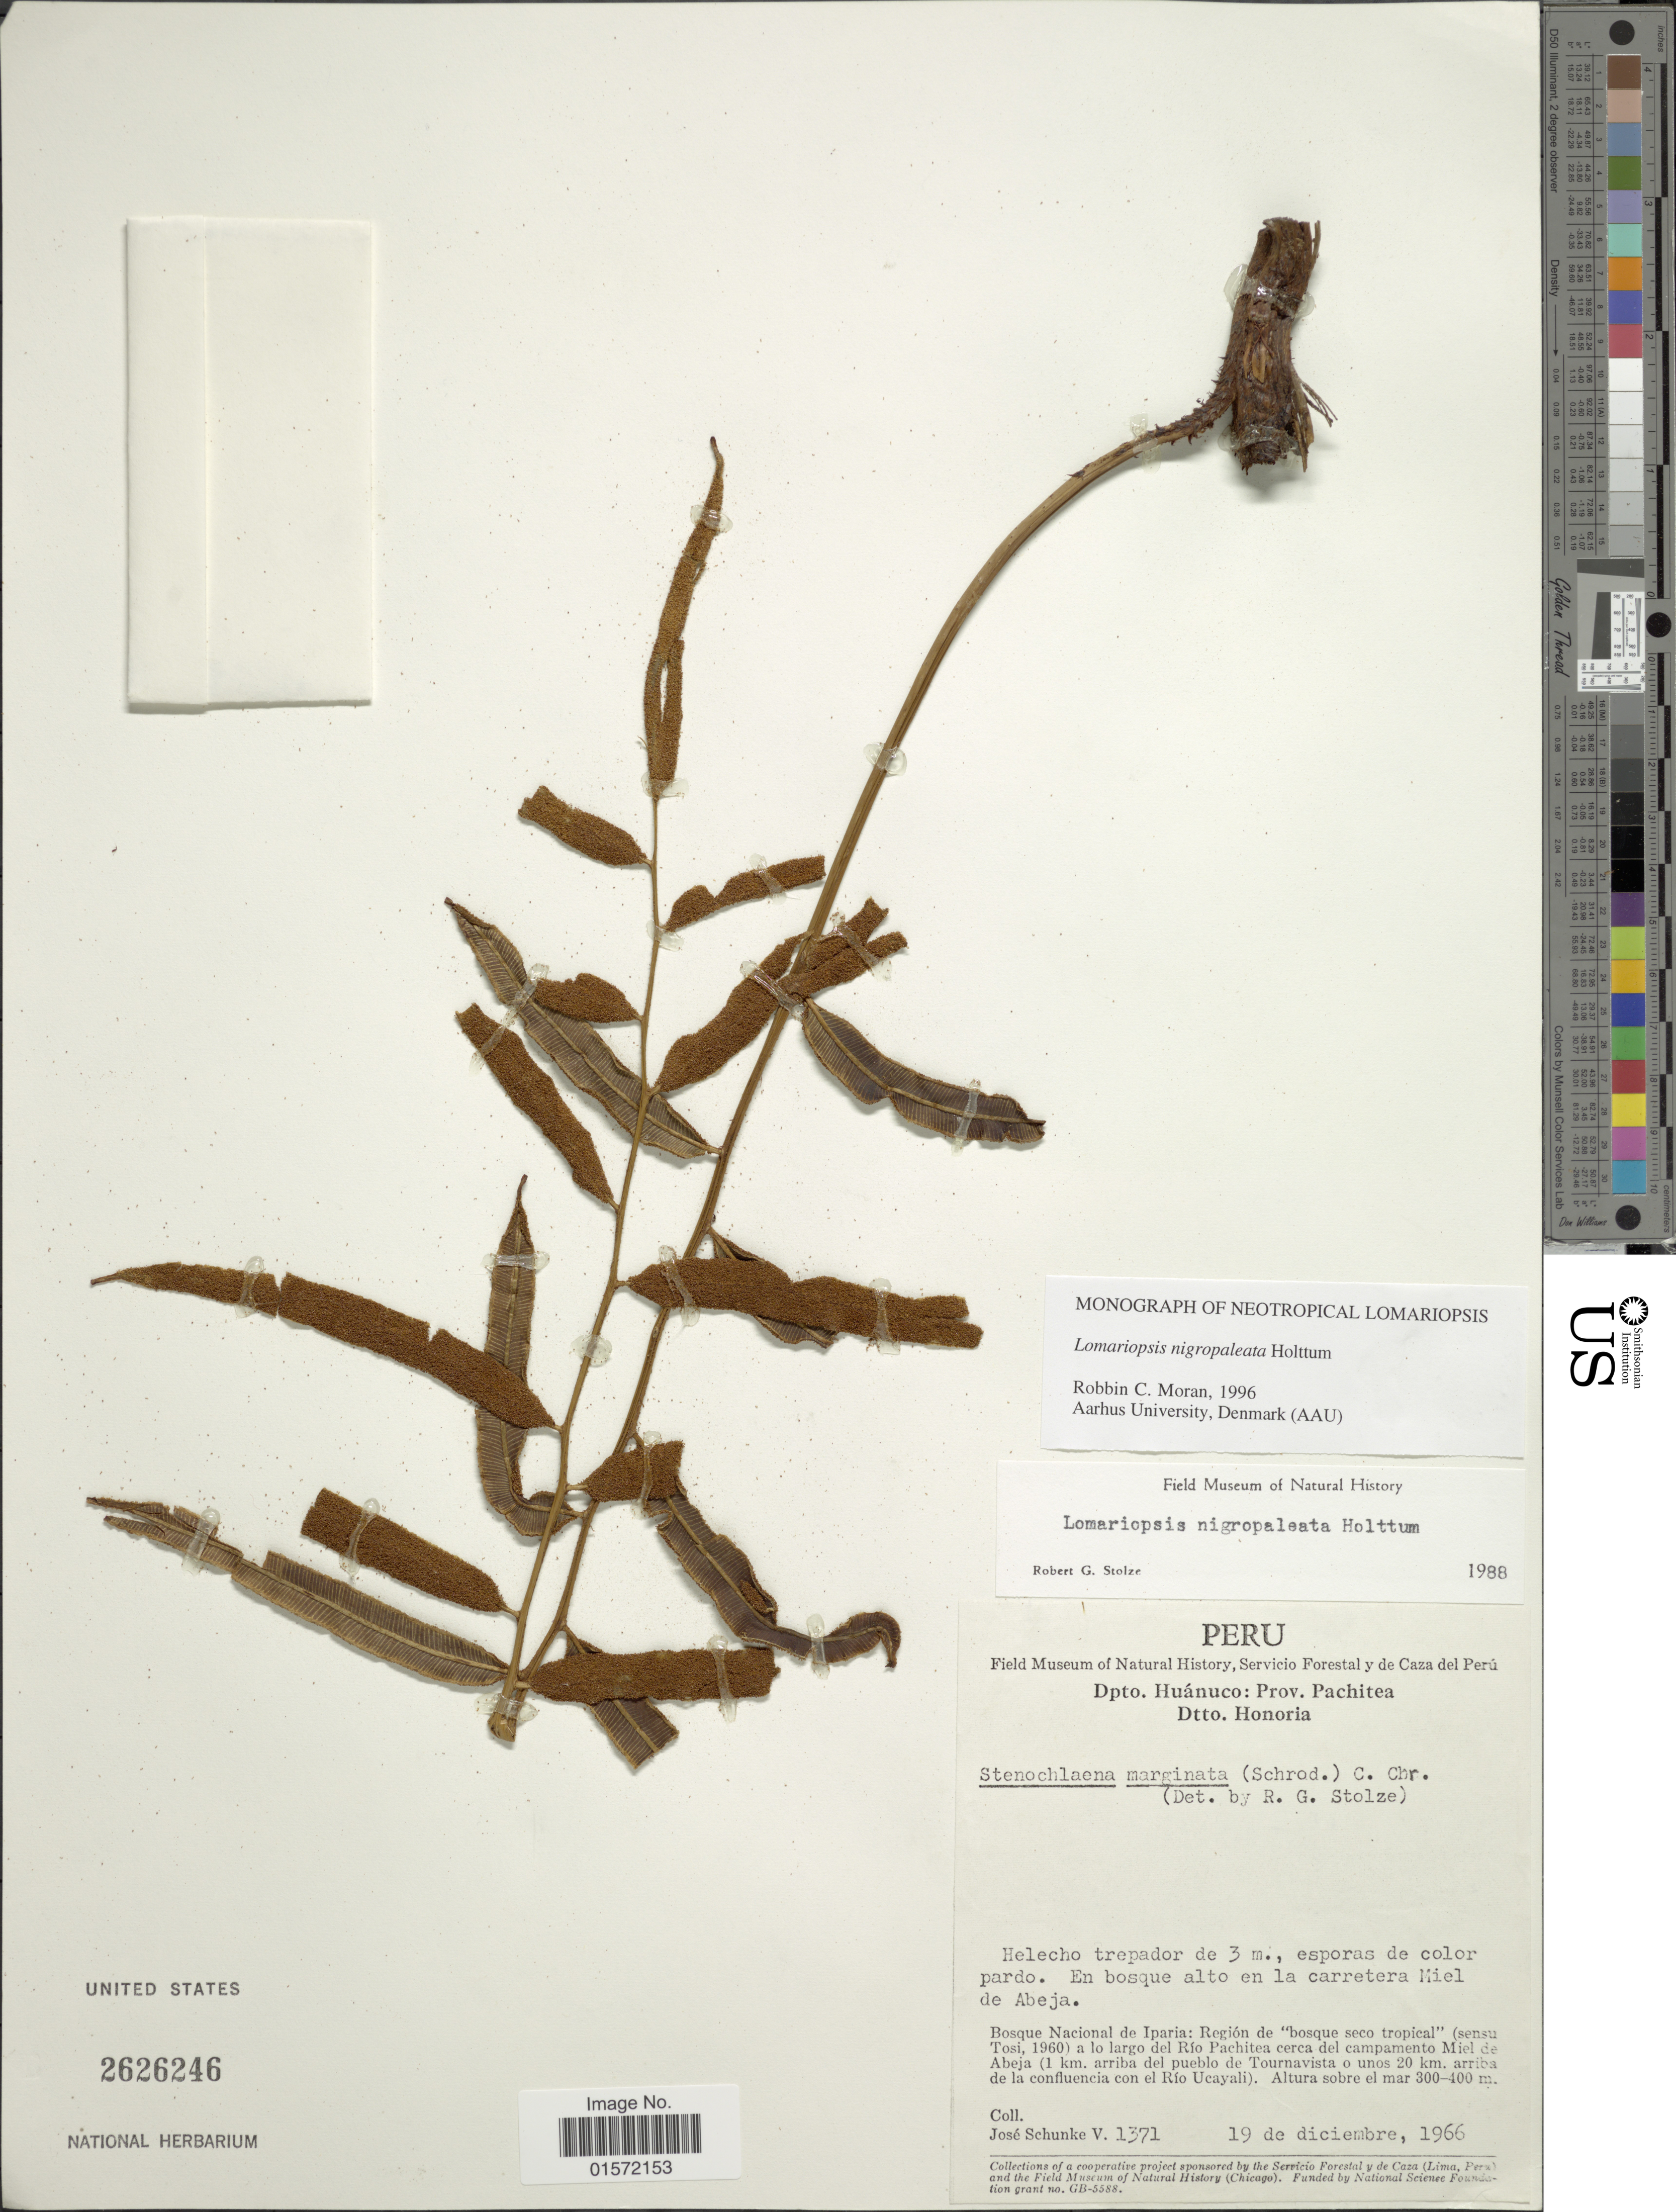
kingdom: Plantae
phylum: Tracheophyta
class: Polypodiopsida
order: Polypodiales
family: Lomariopsidaceae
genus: Lomariopsis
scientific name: Lomariopsis nigropaleata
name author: Holttum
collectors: J. Schunke Vigo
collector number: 1371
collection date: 1966-12-19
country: Peru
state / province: Huánuco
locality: Prov. Pachitea, Dtto. Honoria, Bosque Nacional de Iparia: Región de "bosque seco tropical" (sensu Tosi, 1960) a lo largo del Río Pachitea cerca del campamento Miel de Abeja (1 km. arriba del pueblo de Tournavista o unos 20 km. arriba de la confluencia con el Río Ucayali)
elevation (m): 300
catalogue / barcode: US 2626246